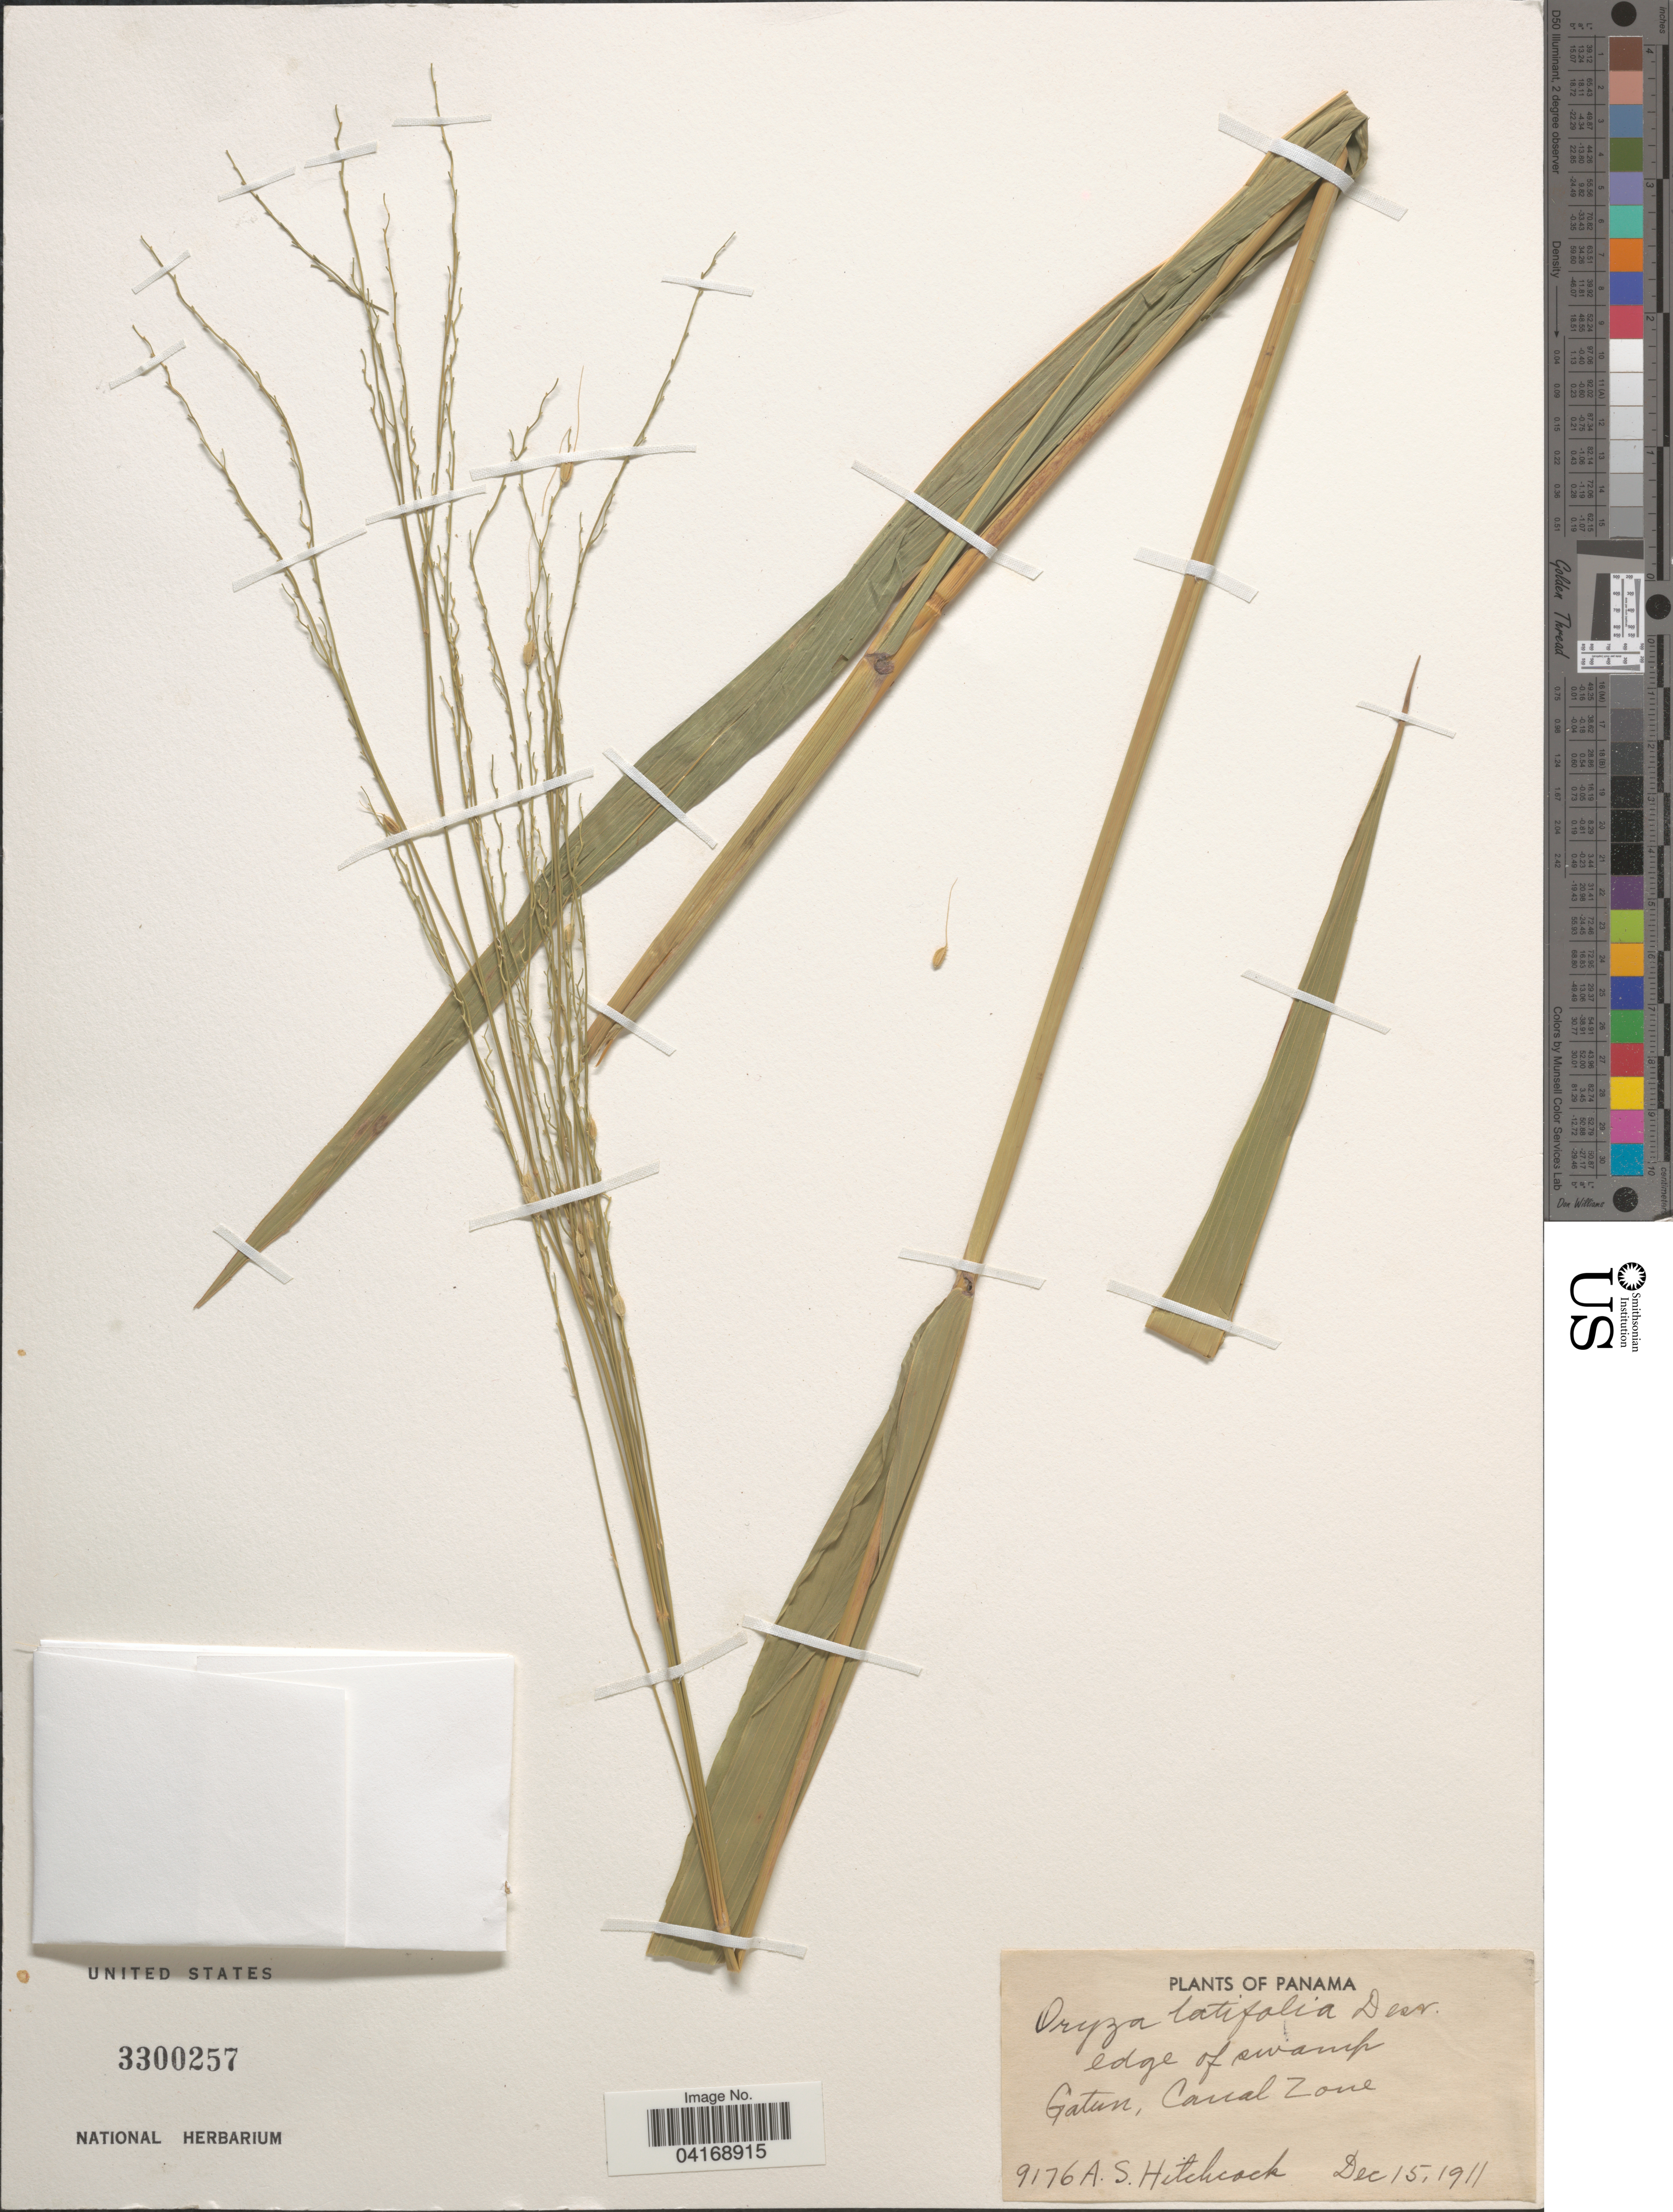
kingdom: Plantae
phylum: Tracheophyta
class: Liliopsida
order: Poales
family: Poaceae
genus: Oryza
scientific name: Oryza latifolia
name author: Desv.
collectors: A. S. Hitchcock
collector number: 9176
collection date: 1911-12-15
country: Panama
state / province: Colón / Panamá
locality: Gatun, Canal Zone.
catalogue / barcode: US 3300257